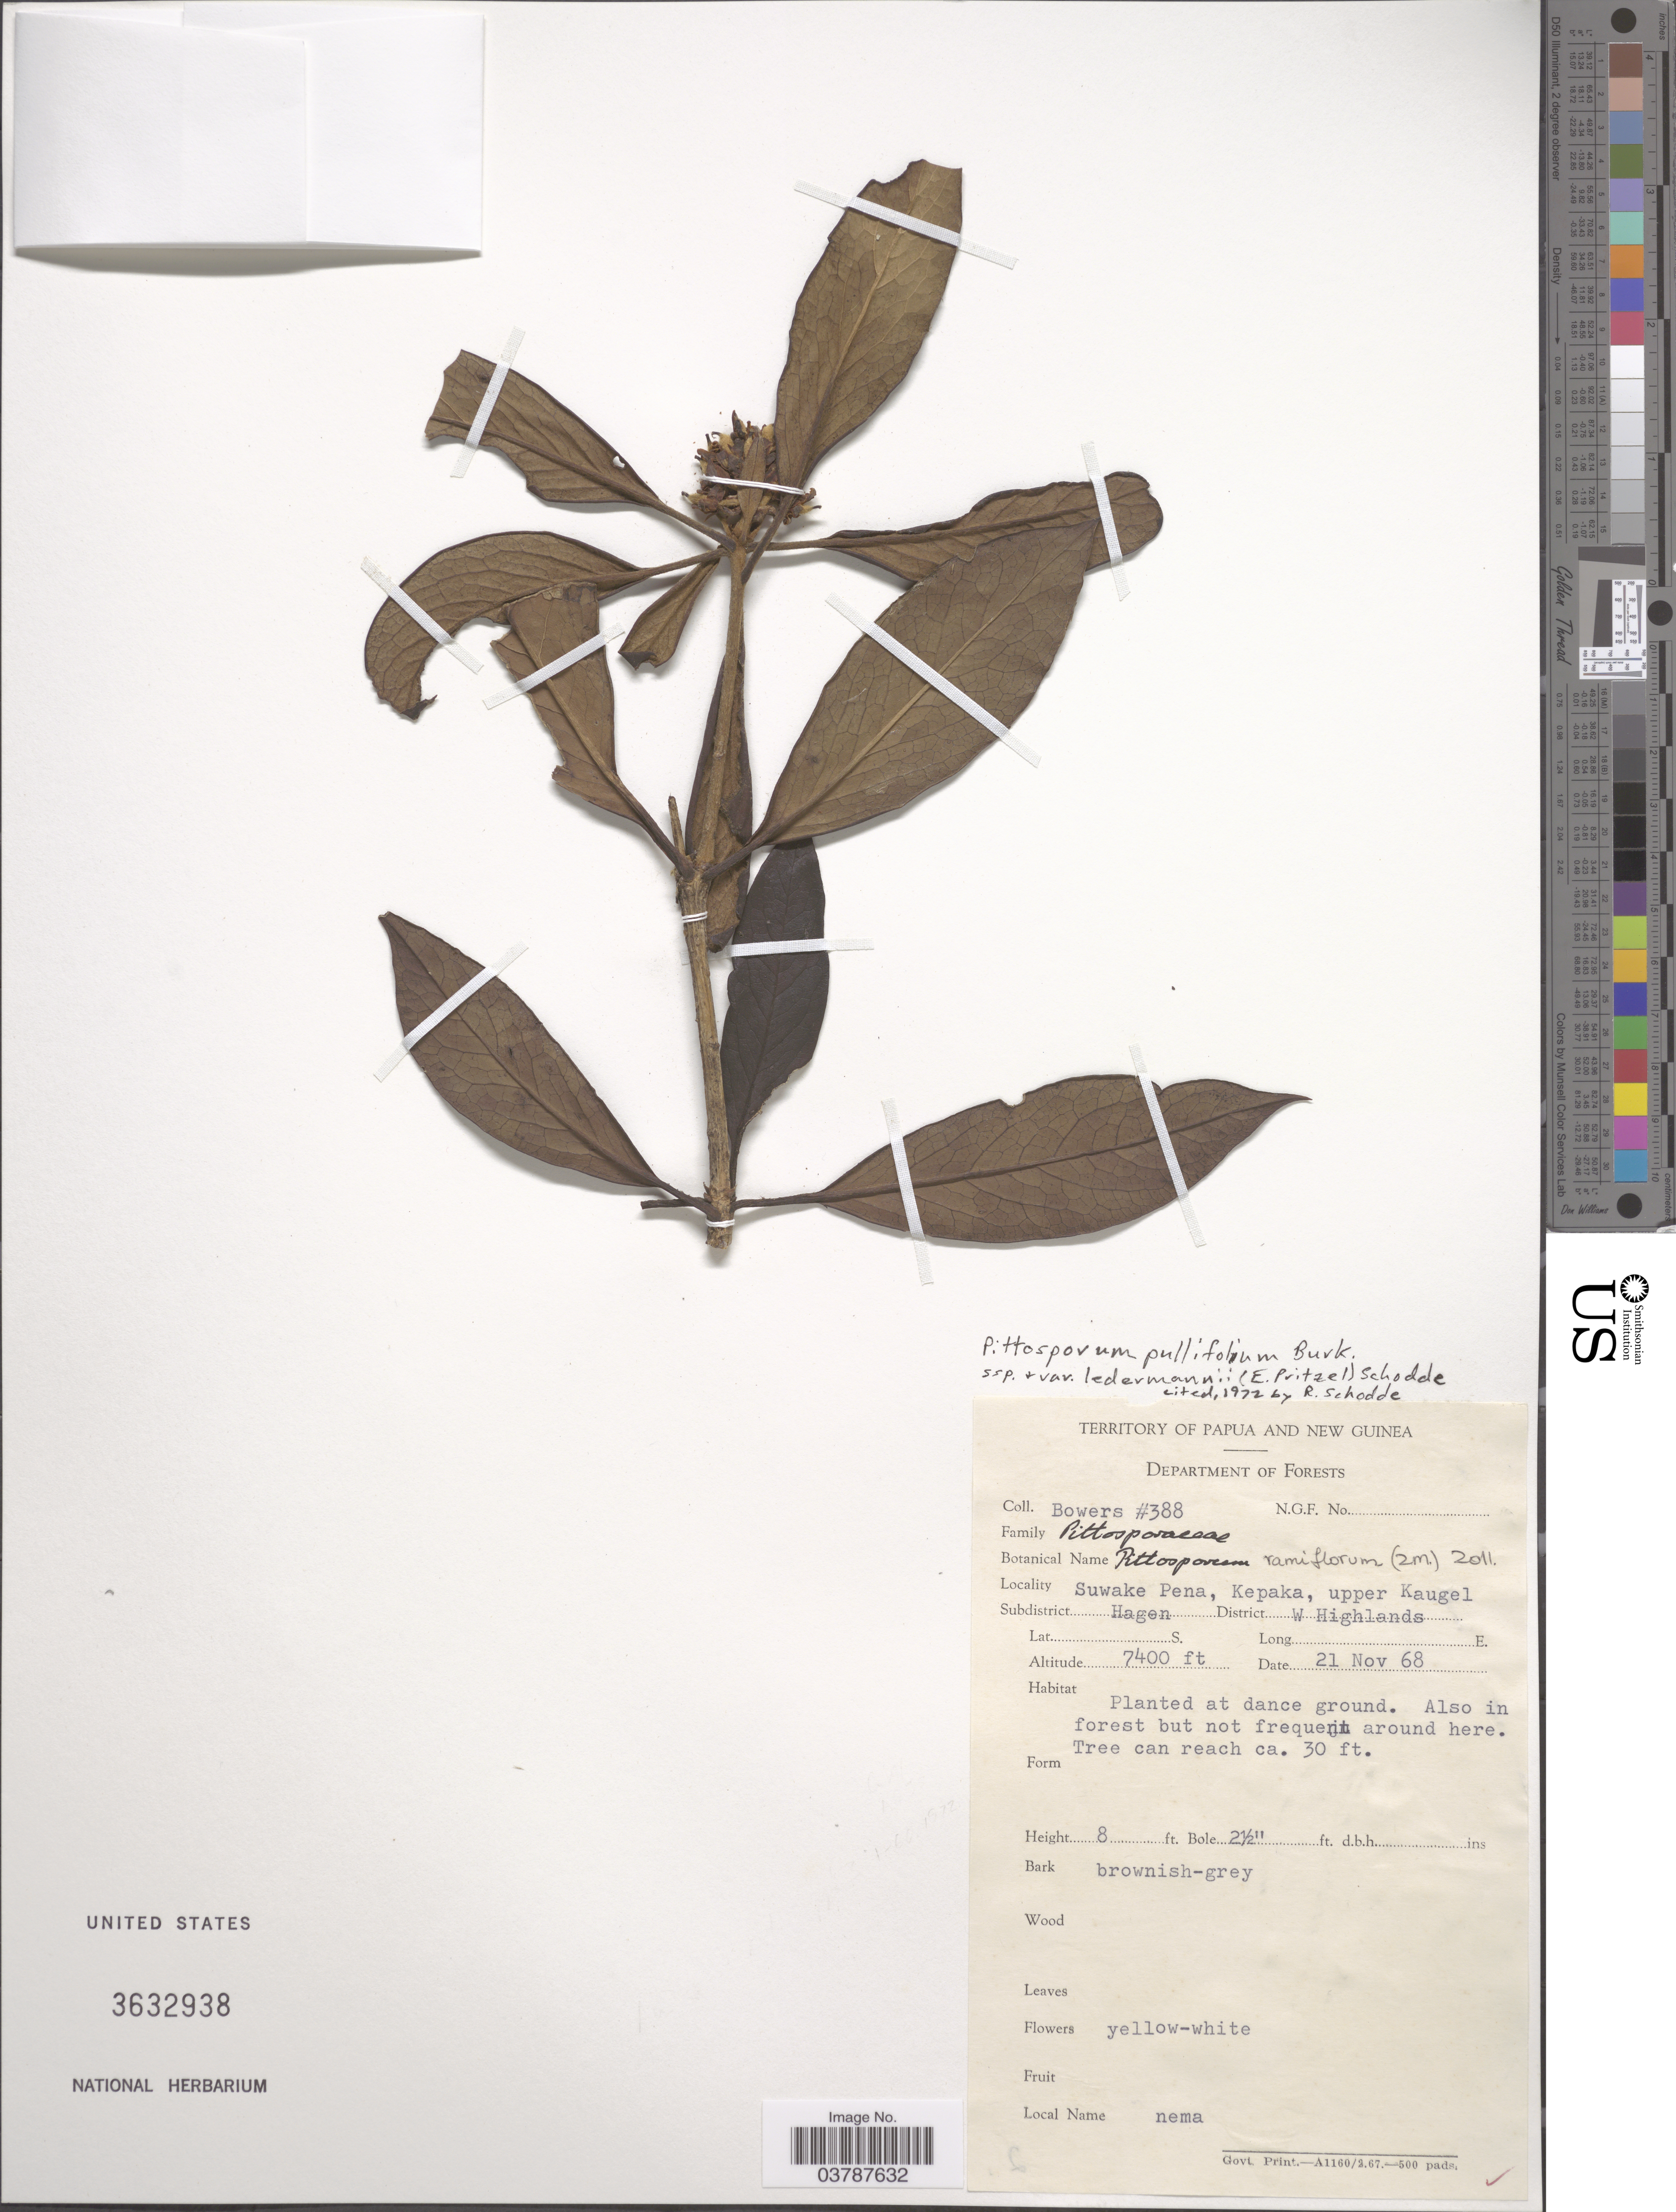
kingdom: Plantae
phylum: Tracheophyta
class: Magnoliopsida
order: Apiales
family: Pittosporaceae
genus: Pittosporum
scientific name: Pittosporum pullifolium subsp. ledermannii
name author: (E. Pritz.) Schodde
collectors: -. Bowers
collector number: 388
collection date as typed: Transcribed d/m/y: 21/10/68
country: Papua New Guinea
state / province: Western Highlands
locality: Territory of Papua and New Guinea. Suwake Pena, Kepaka, upper Kaugel, Subdistrict Hagen, District W. Highlands.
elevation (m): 2256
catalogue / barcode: US 3632938